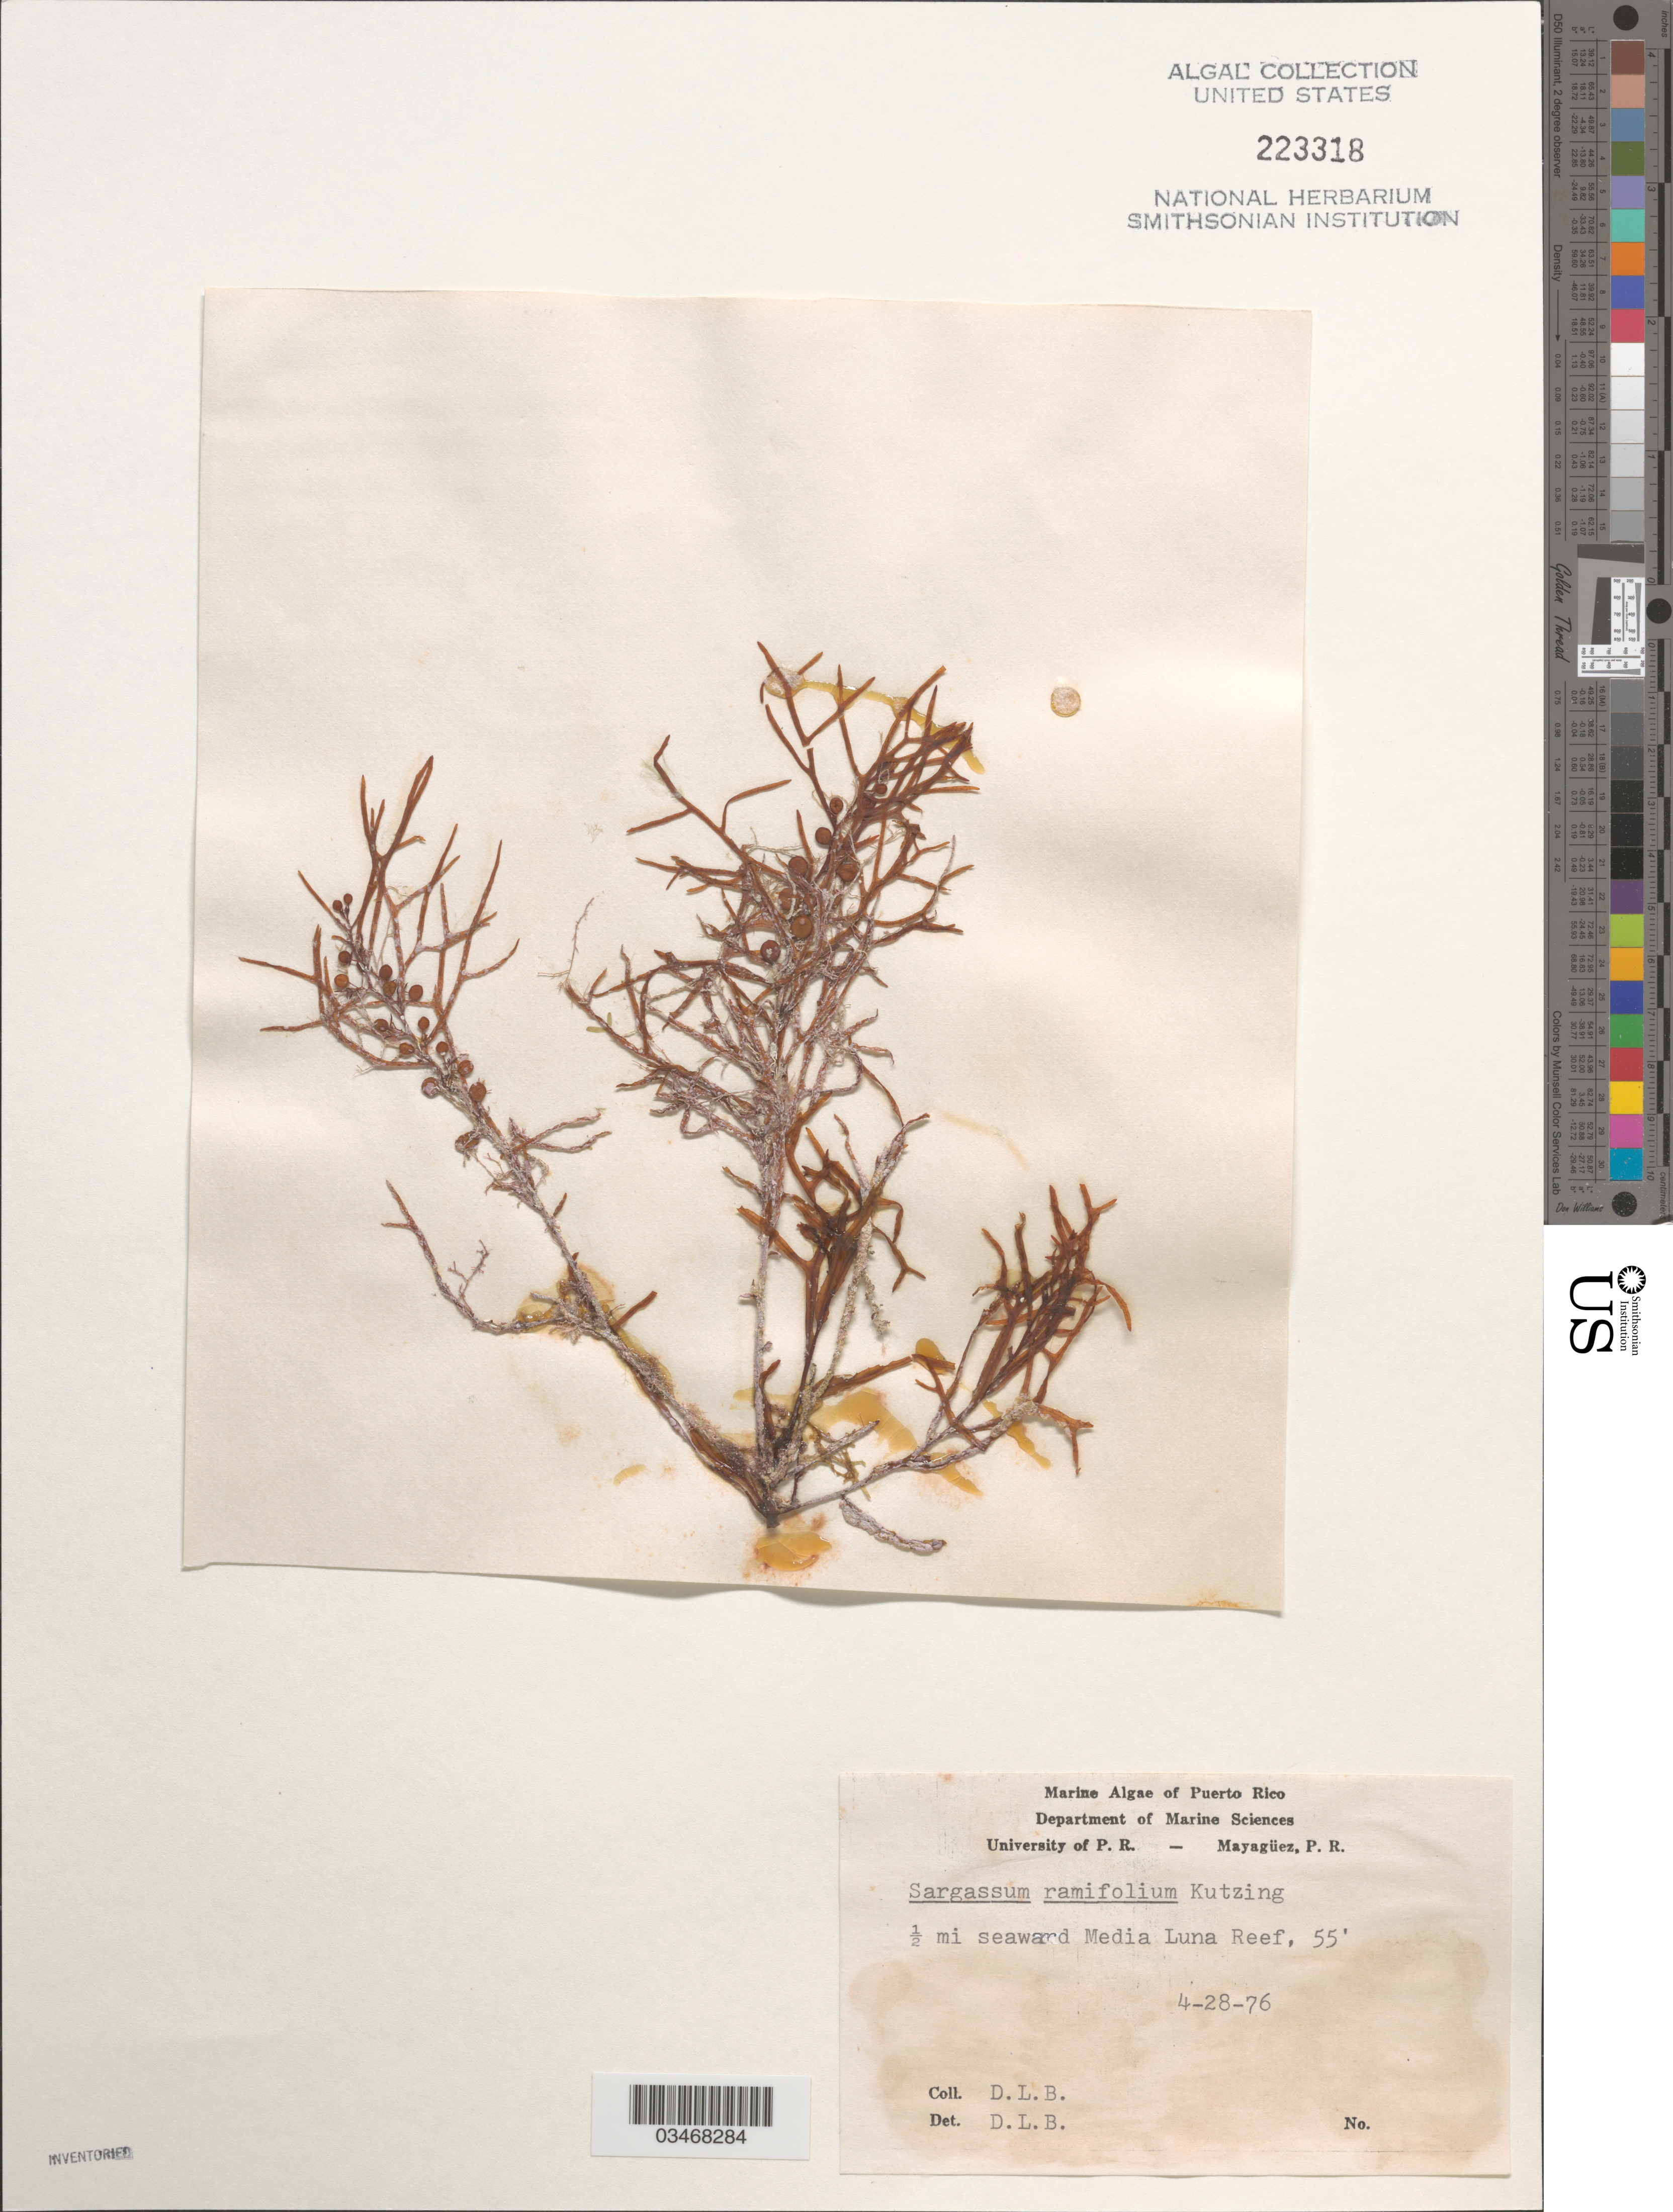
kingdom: Chromista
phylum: Ochrophyta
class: Phaeophyceae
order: Fucales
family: Sargassaceae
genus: Sargassum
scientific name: Sargassum ramifolium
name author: Kütz.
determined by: Ballantine, D. L.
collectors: D.L. Ballantine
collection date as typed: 28 Apr 1976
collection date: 1976-04-28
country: Puerto Rico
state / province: Lajas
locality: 1/2 mi seaward Media Luna Reef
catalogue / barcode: US 223318